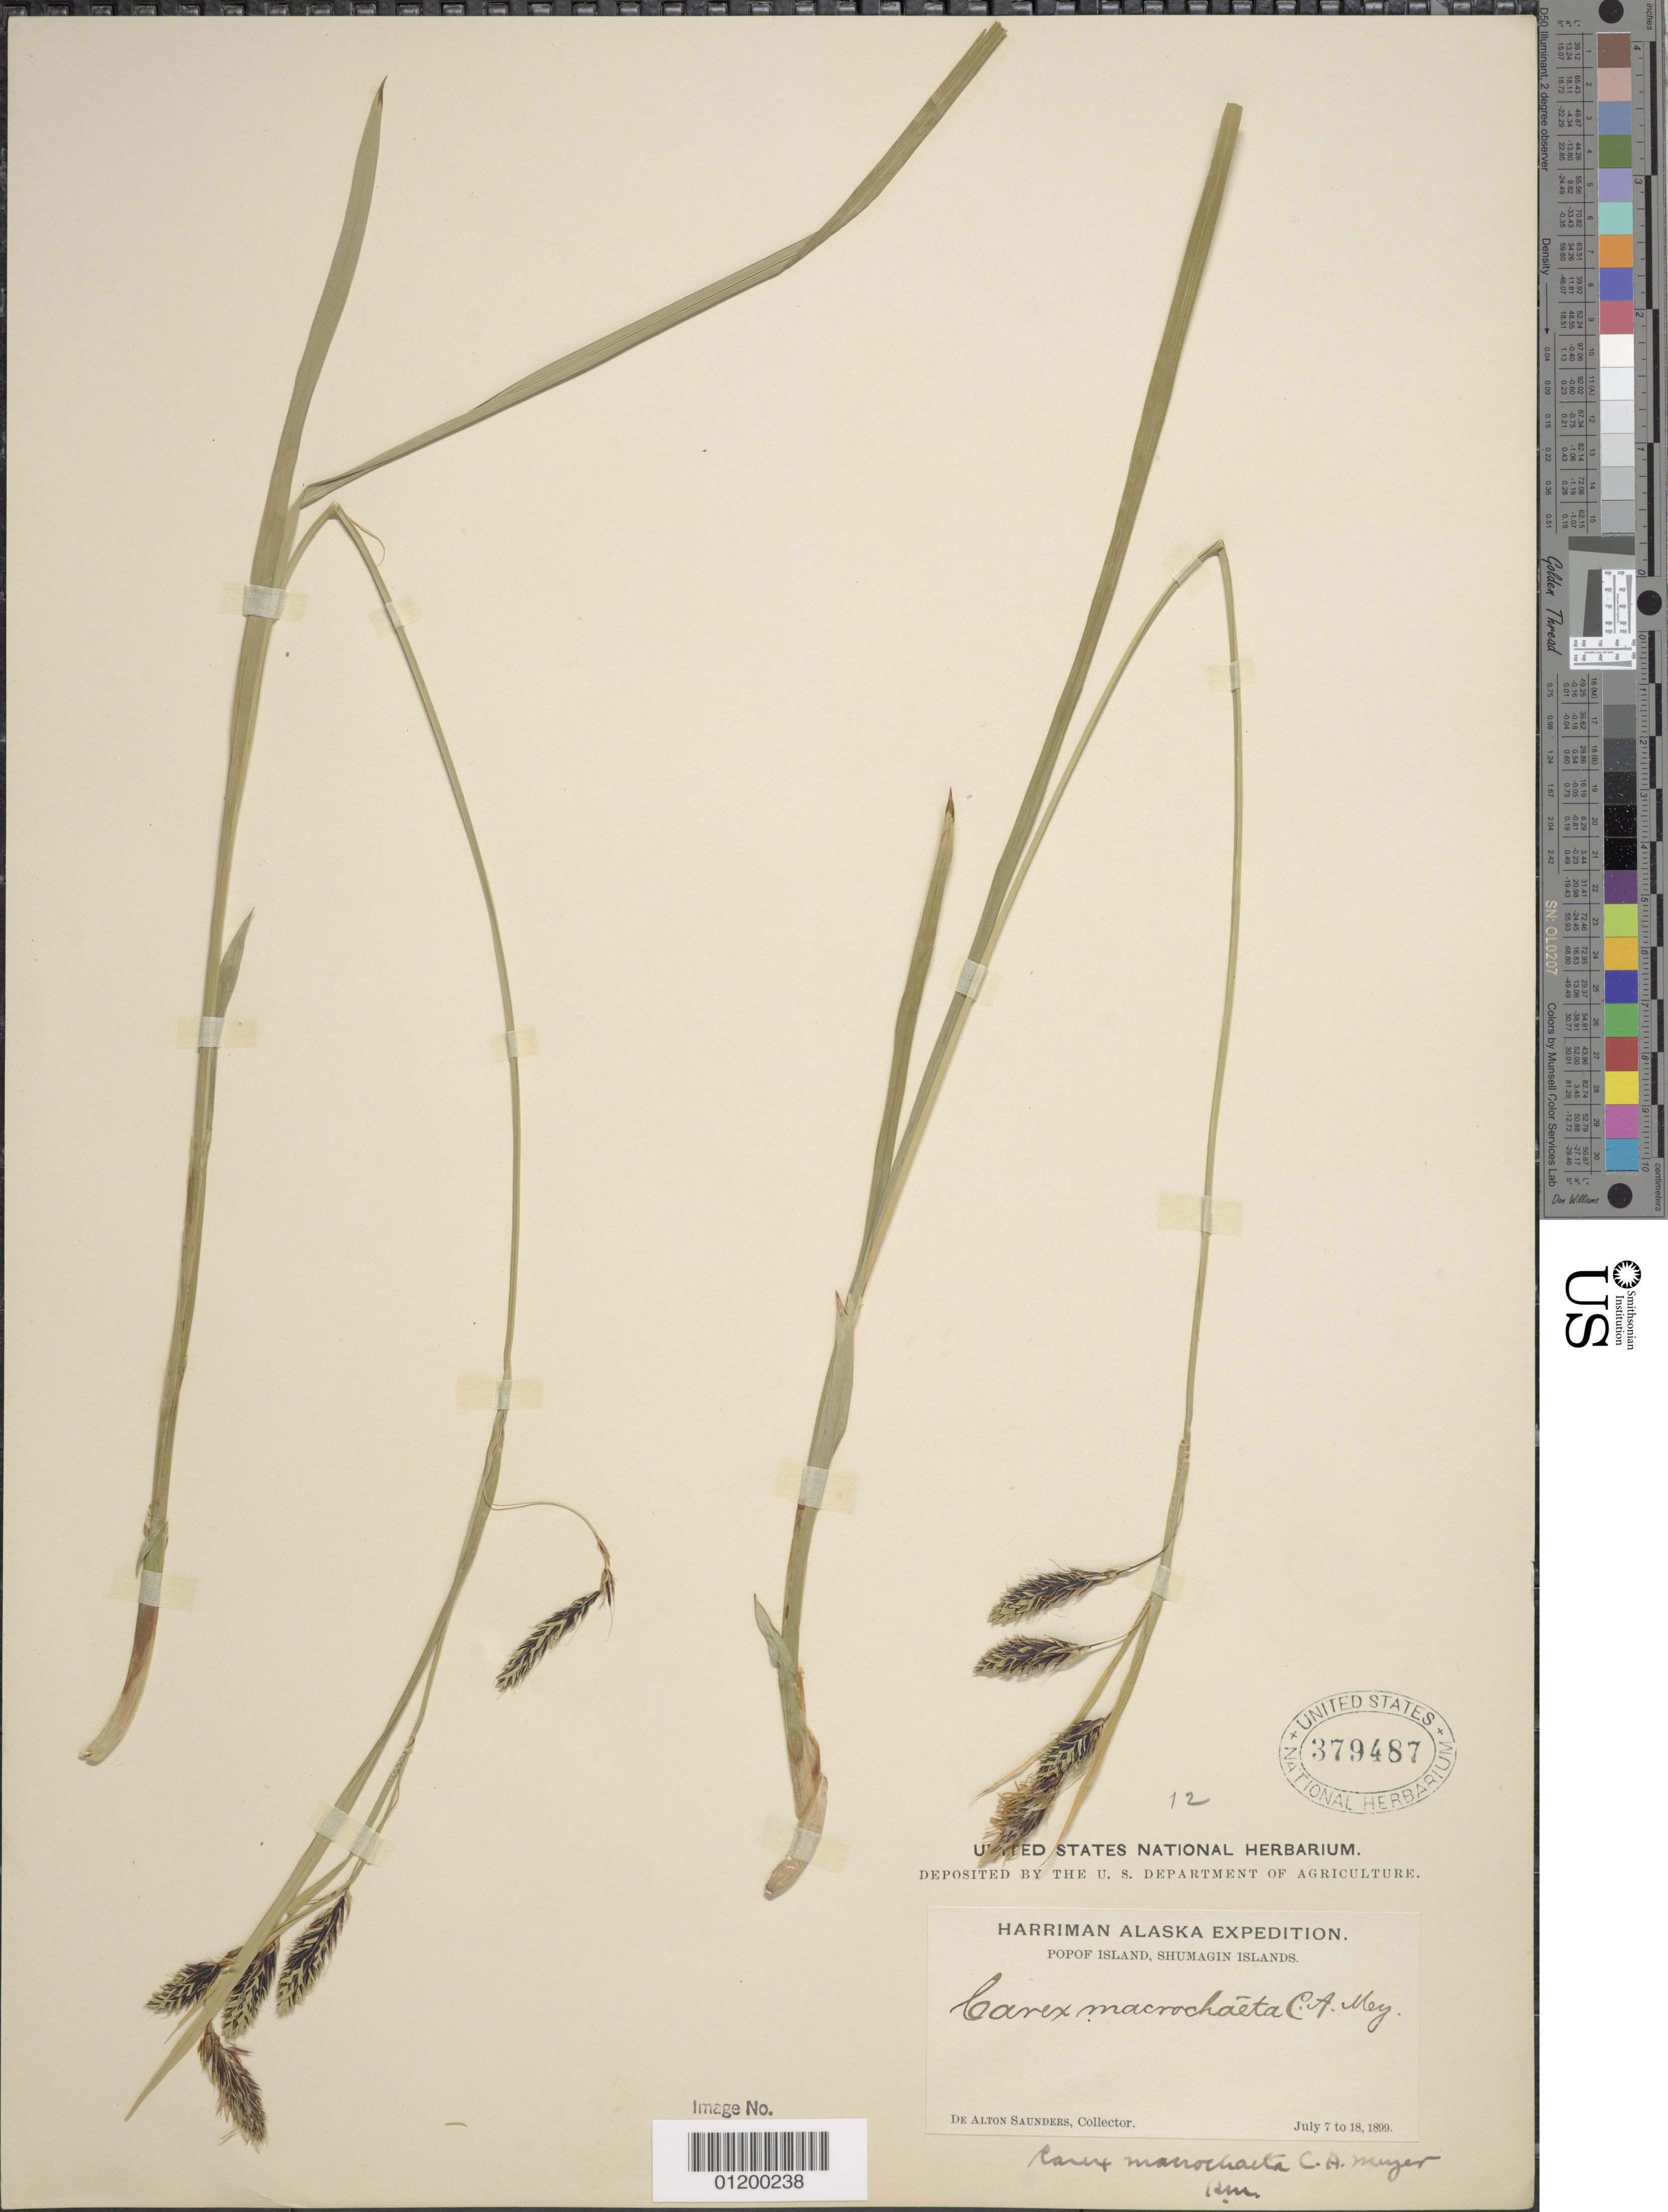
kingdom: Plantae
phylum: Tracheophyta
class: Liliopsida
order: Poales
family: Cyperaceae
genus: Carex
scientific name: Carex macrochaeta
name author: C.A. Mey.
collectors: D. A. Saunders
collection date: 1899-07-07/1899-07-18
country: United States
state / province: Alaska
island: Popof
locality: Popof Island, Shumagin Islands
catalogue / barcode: US 379487